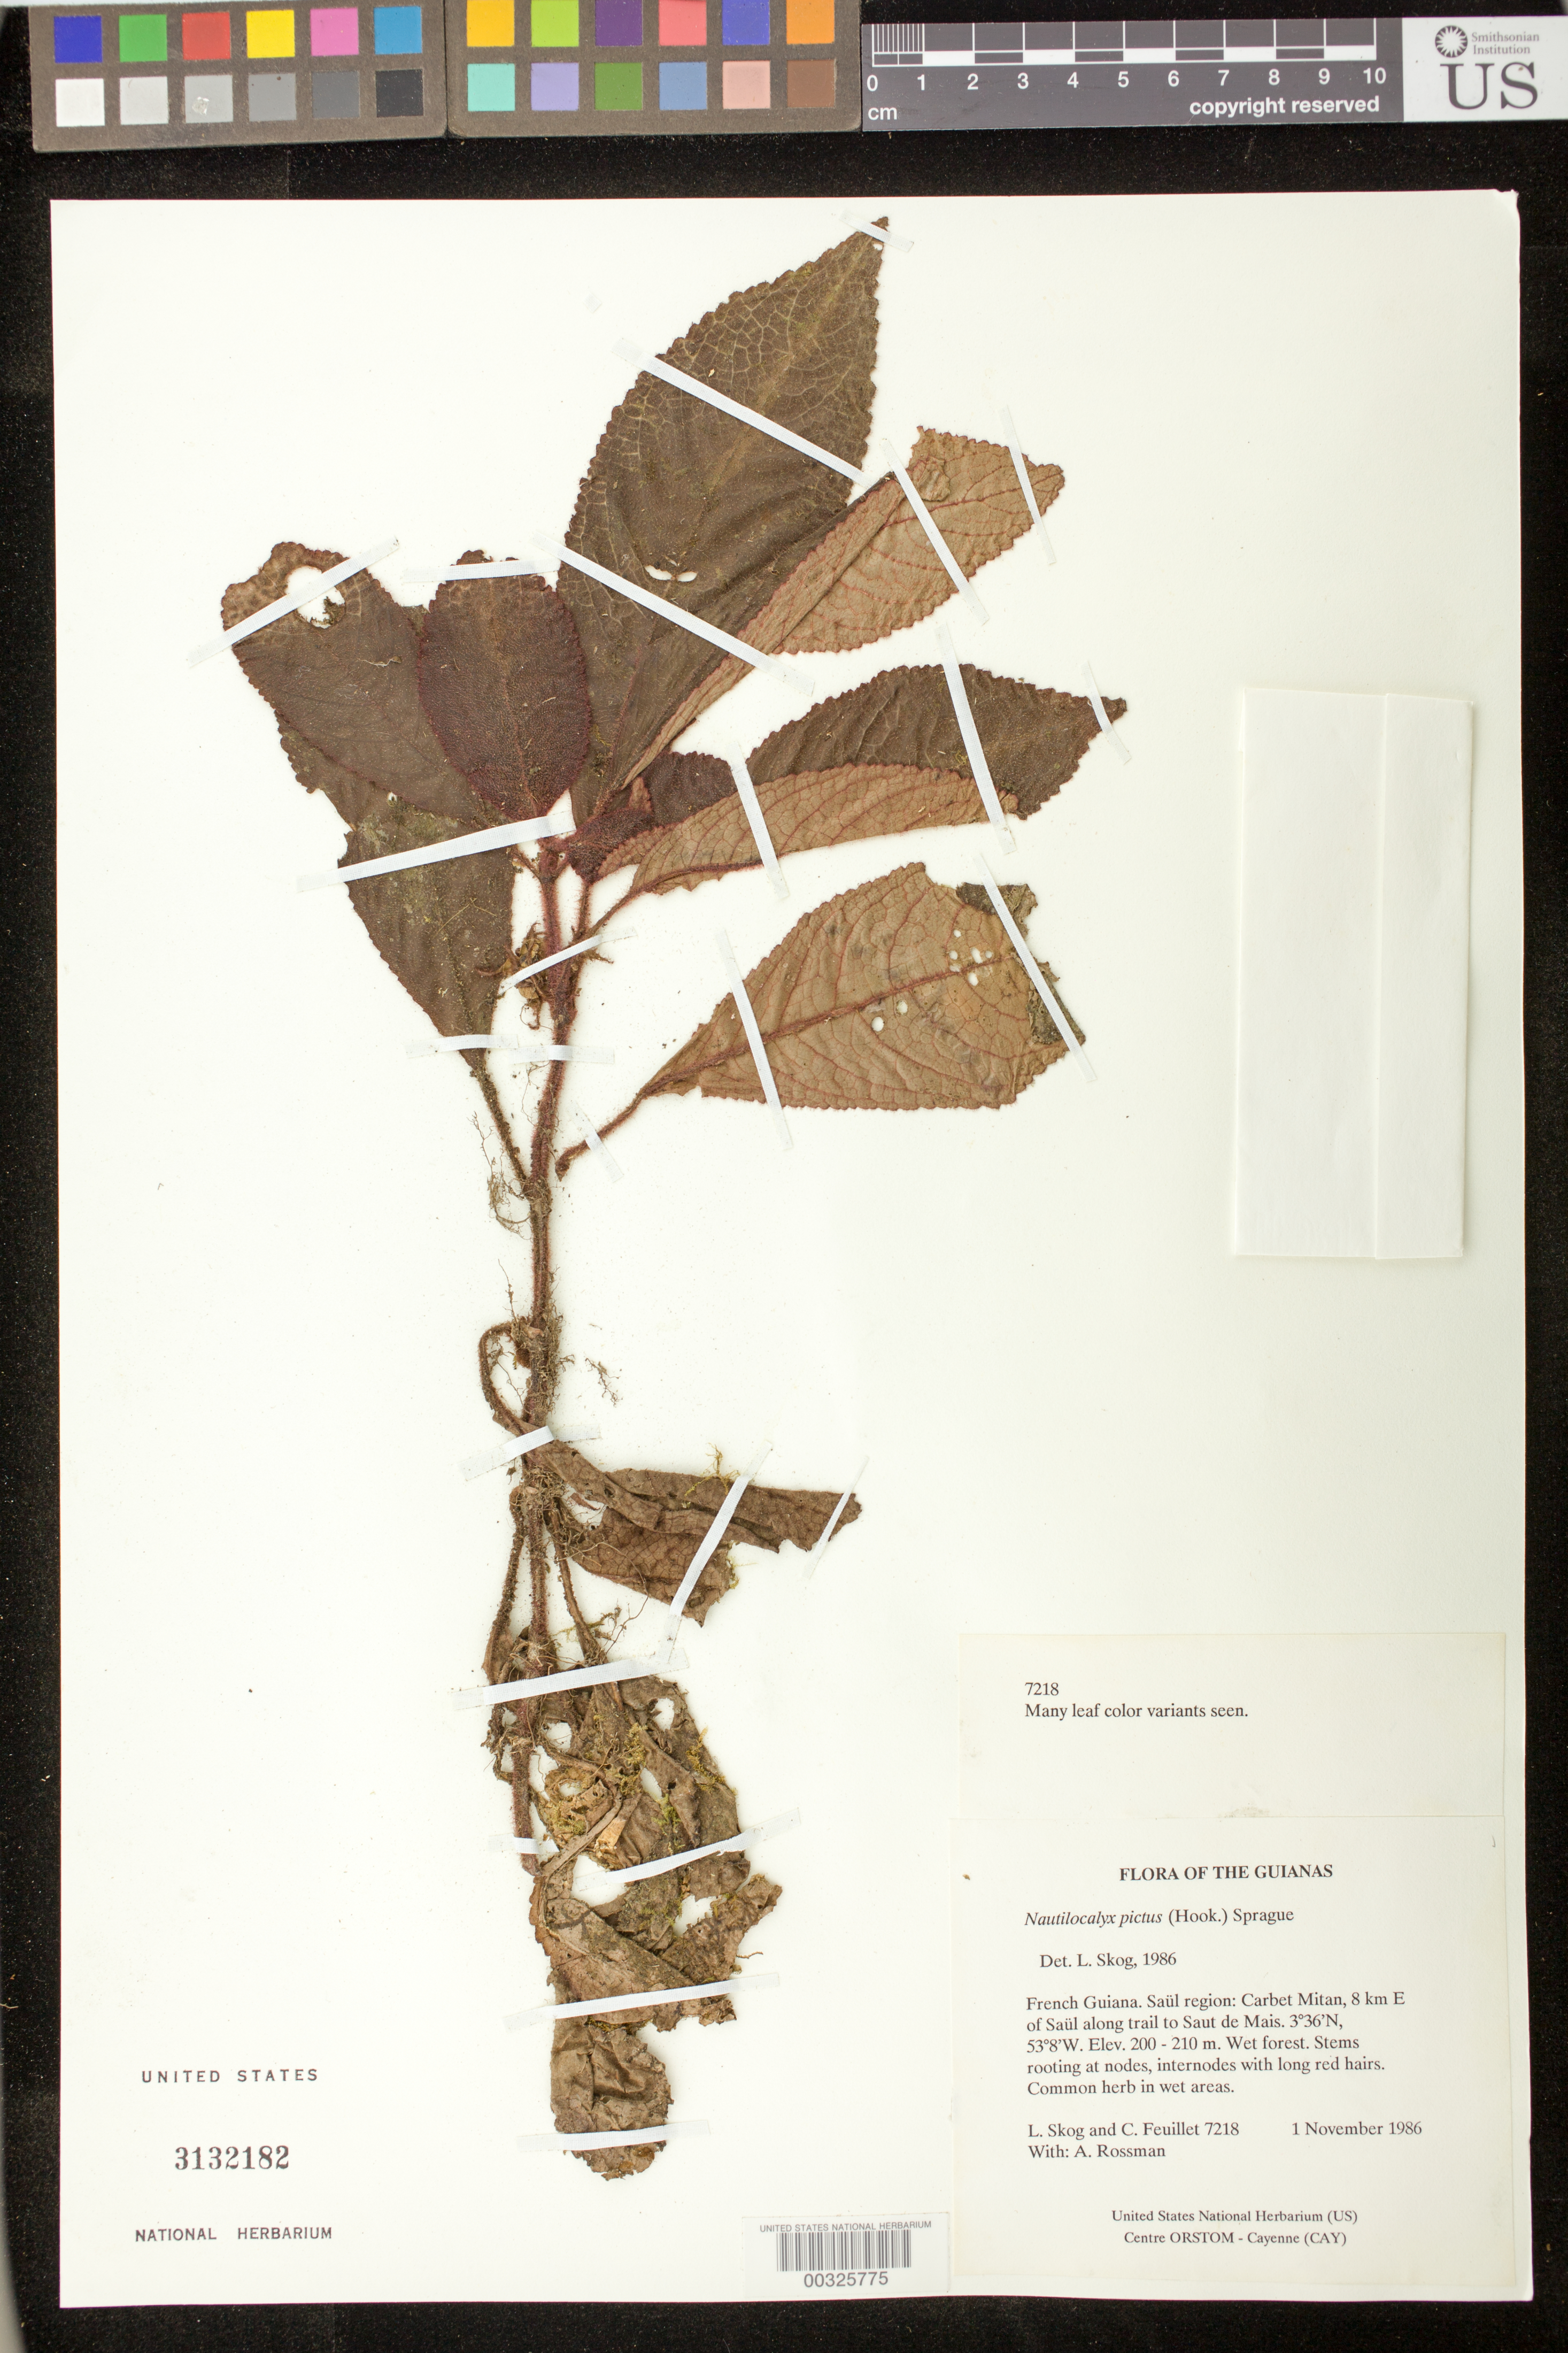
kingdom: Plantae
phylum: Tracheophyta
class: Magnoliopsida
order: Lamiales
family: Gesneriaceae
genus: Nautilocalyx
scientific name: Nautilocalyx pictus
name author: (Hook.) Sprague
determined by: Skog, Laurence E.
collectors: L. E. Skog, C. Feuillet & A. Rossman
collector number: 7218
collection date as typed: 01 Nov 1986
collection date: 1986-11-01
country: French Guiana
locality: Saül region: Carbet Mitan, 8 km E of Saül along trail to Saut de Mais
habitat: Wet forest; common in wet areas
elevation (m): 200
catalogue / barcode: US 3132182